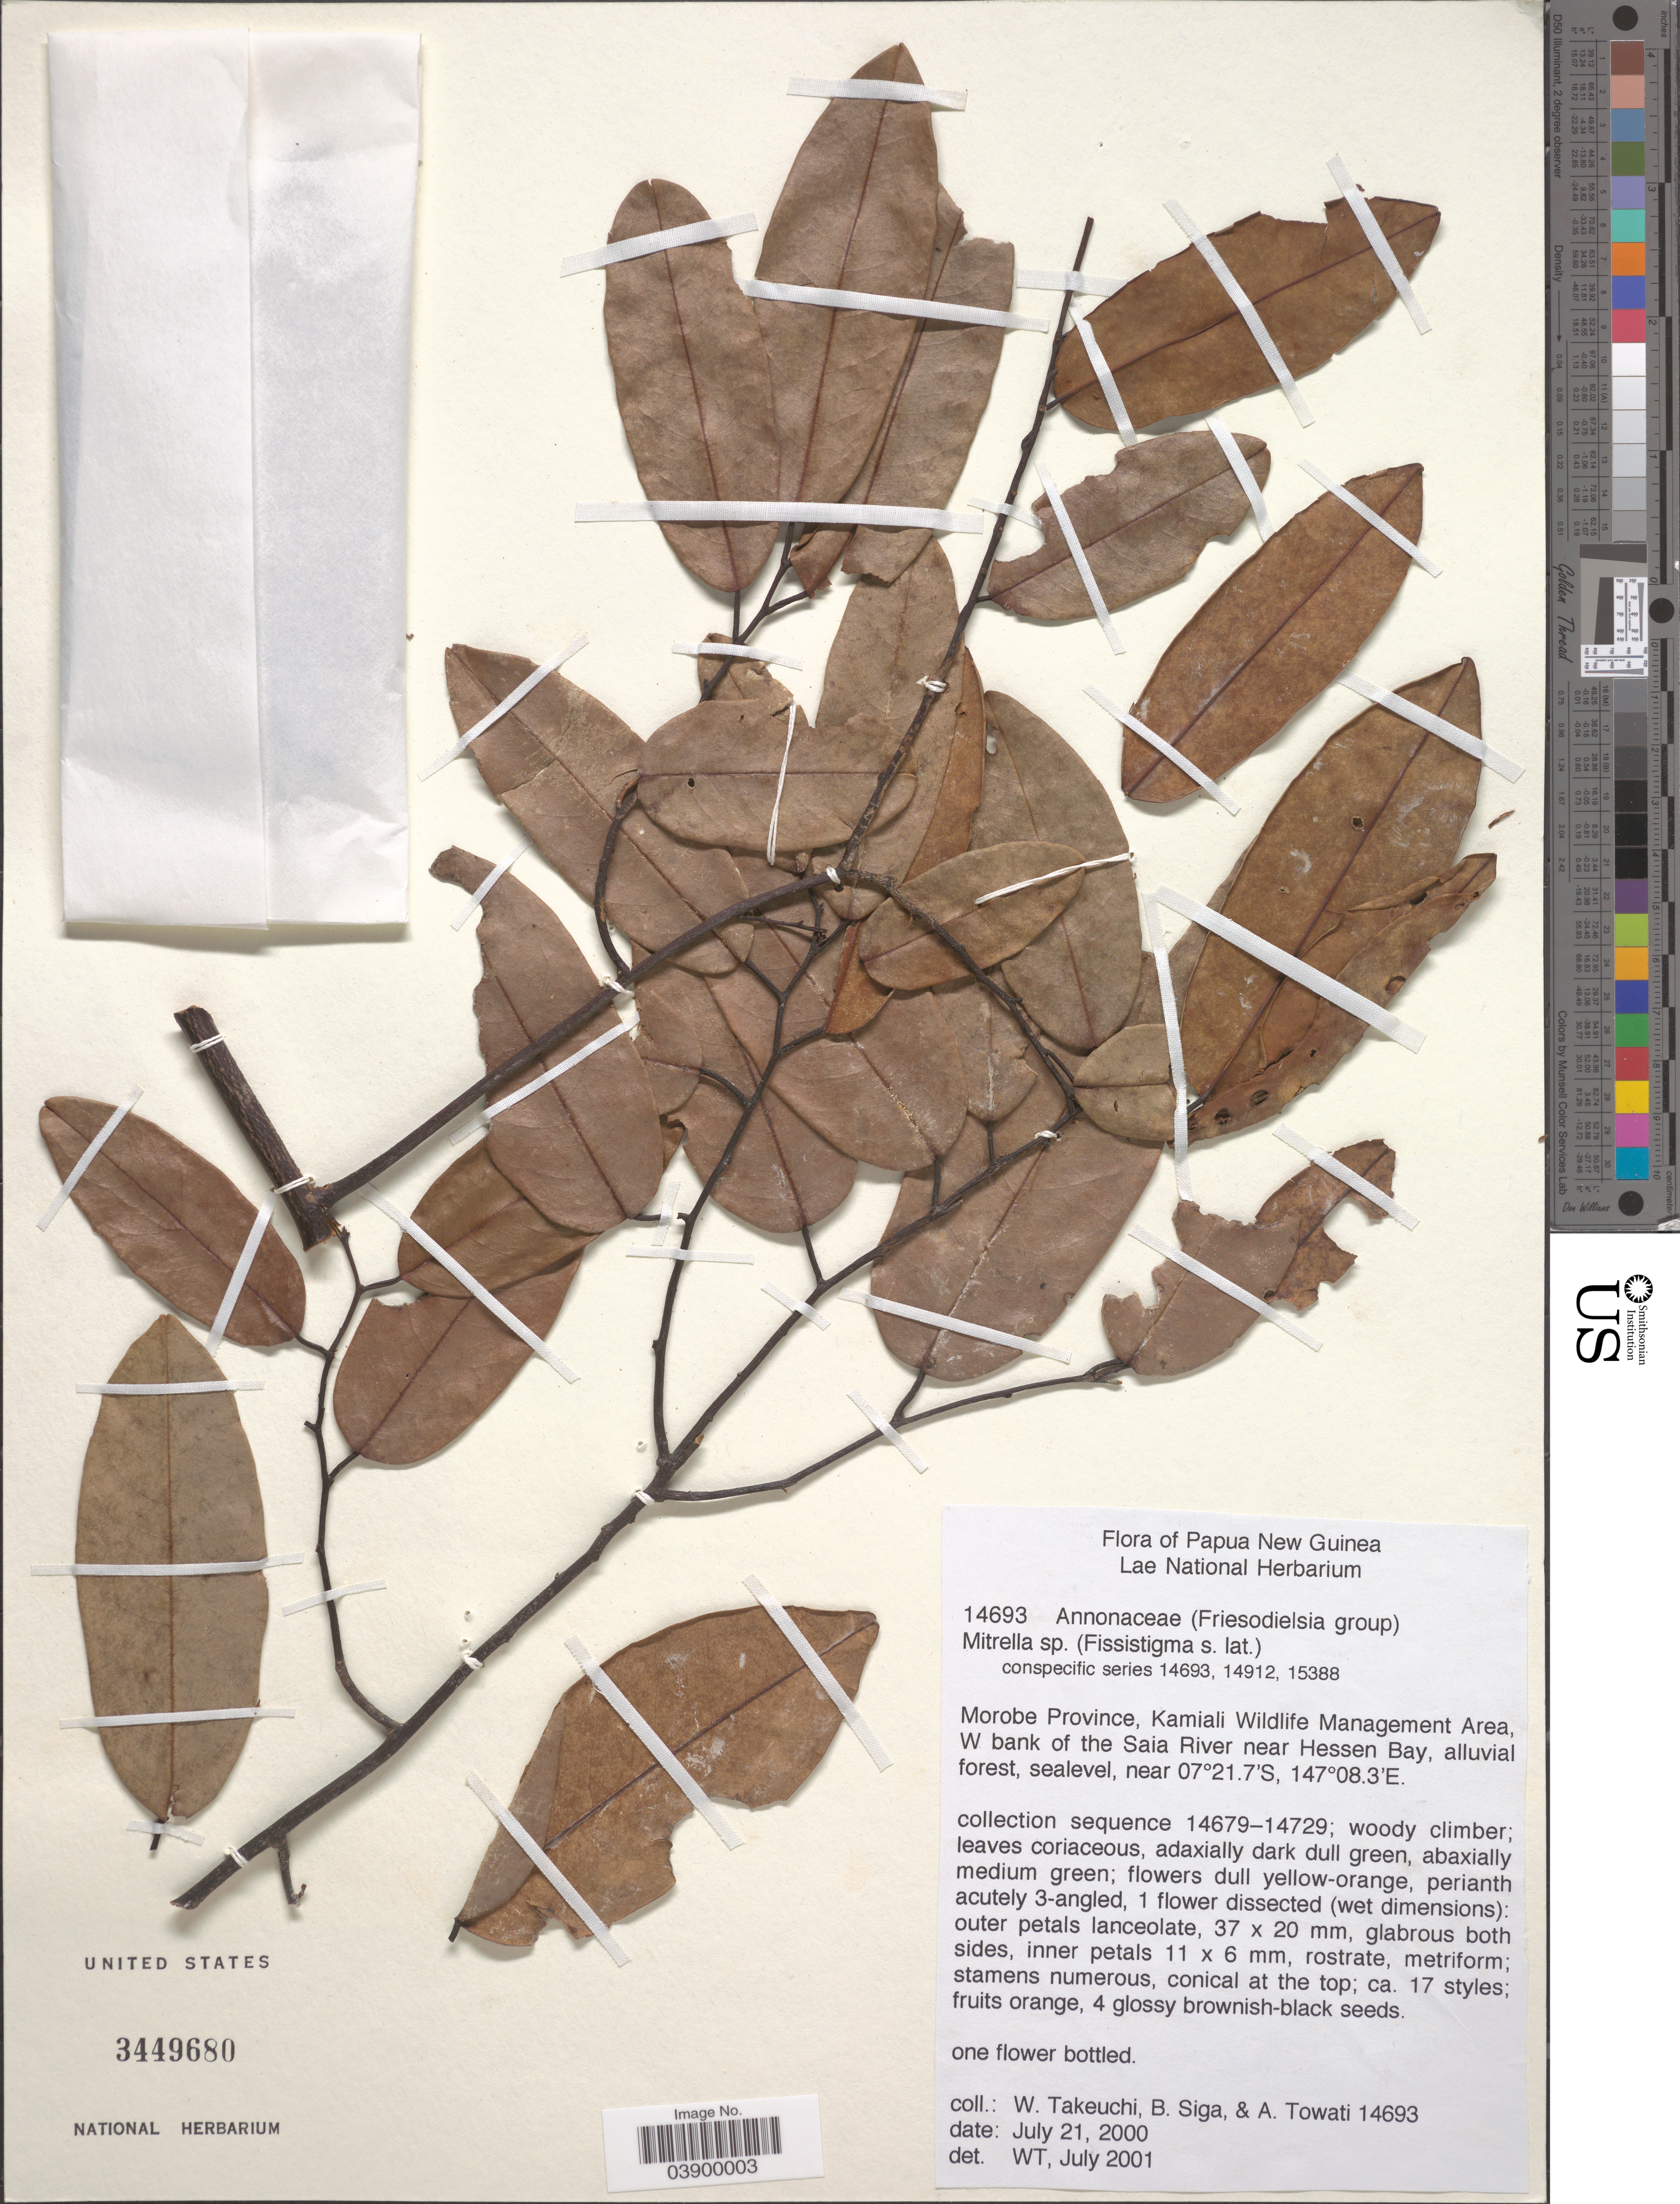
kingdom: Plantae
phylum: Tracheophyta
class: Magnoliopsida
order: Magnoliales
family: Annonaceae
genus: Mitrella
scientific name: Mitrella sp.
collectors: W. Takeuchi, B. Siga & A. Towati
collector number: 14693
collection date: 2000-07-21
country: Papua New Guinea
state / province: Morobe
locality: Kamiali Wildlife Management Area, W bank of the Saia River near Hessen Bay.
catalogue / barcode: US 3449680